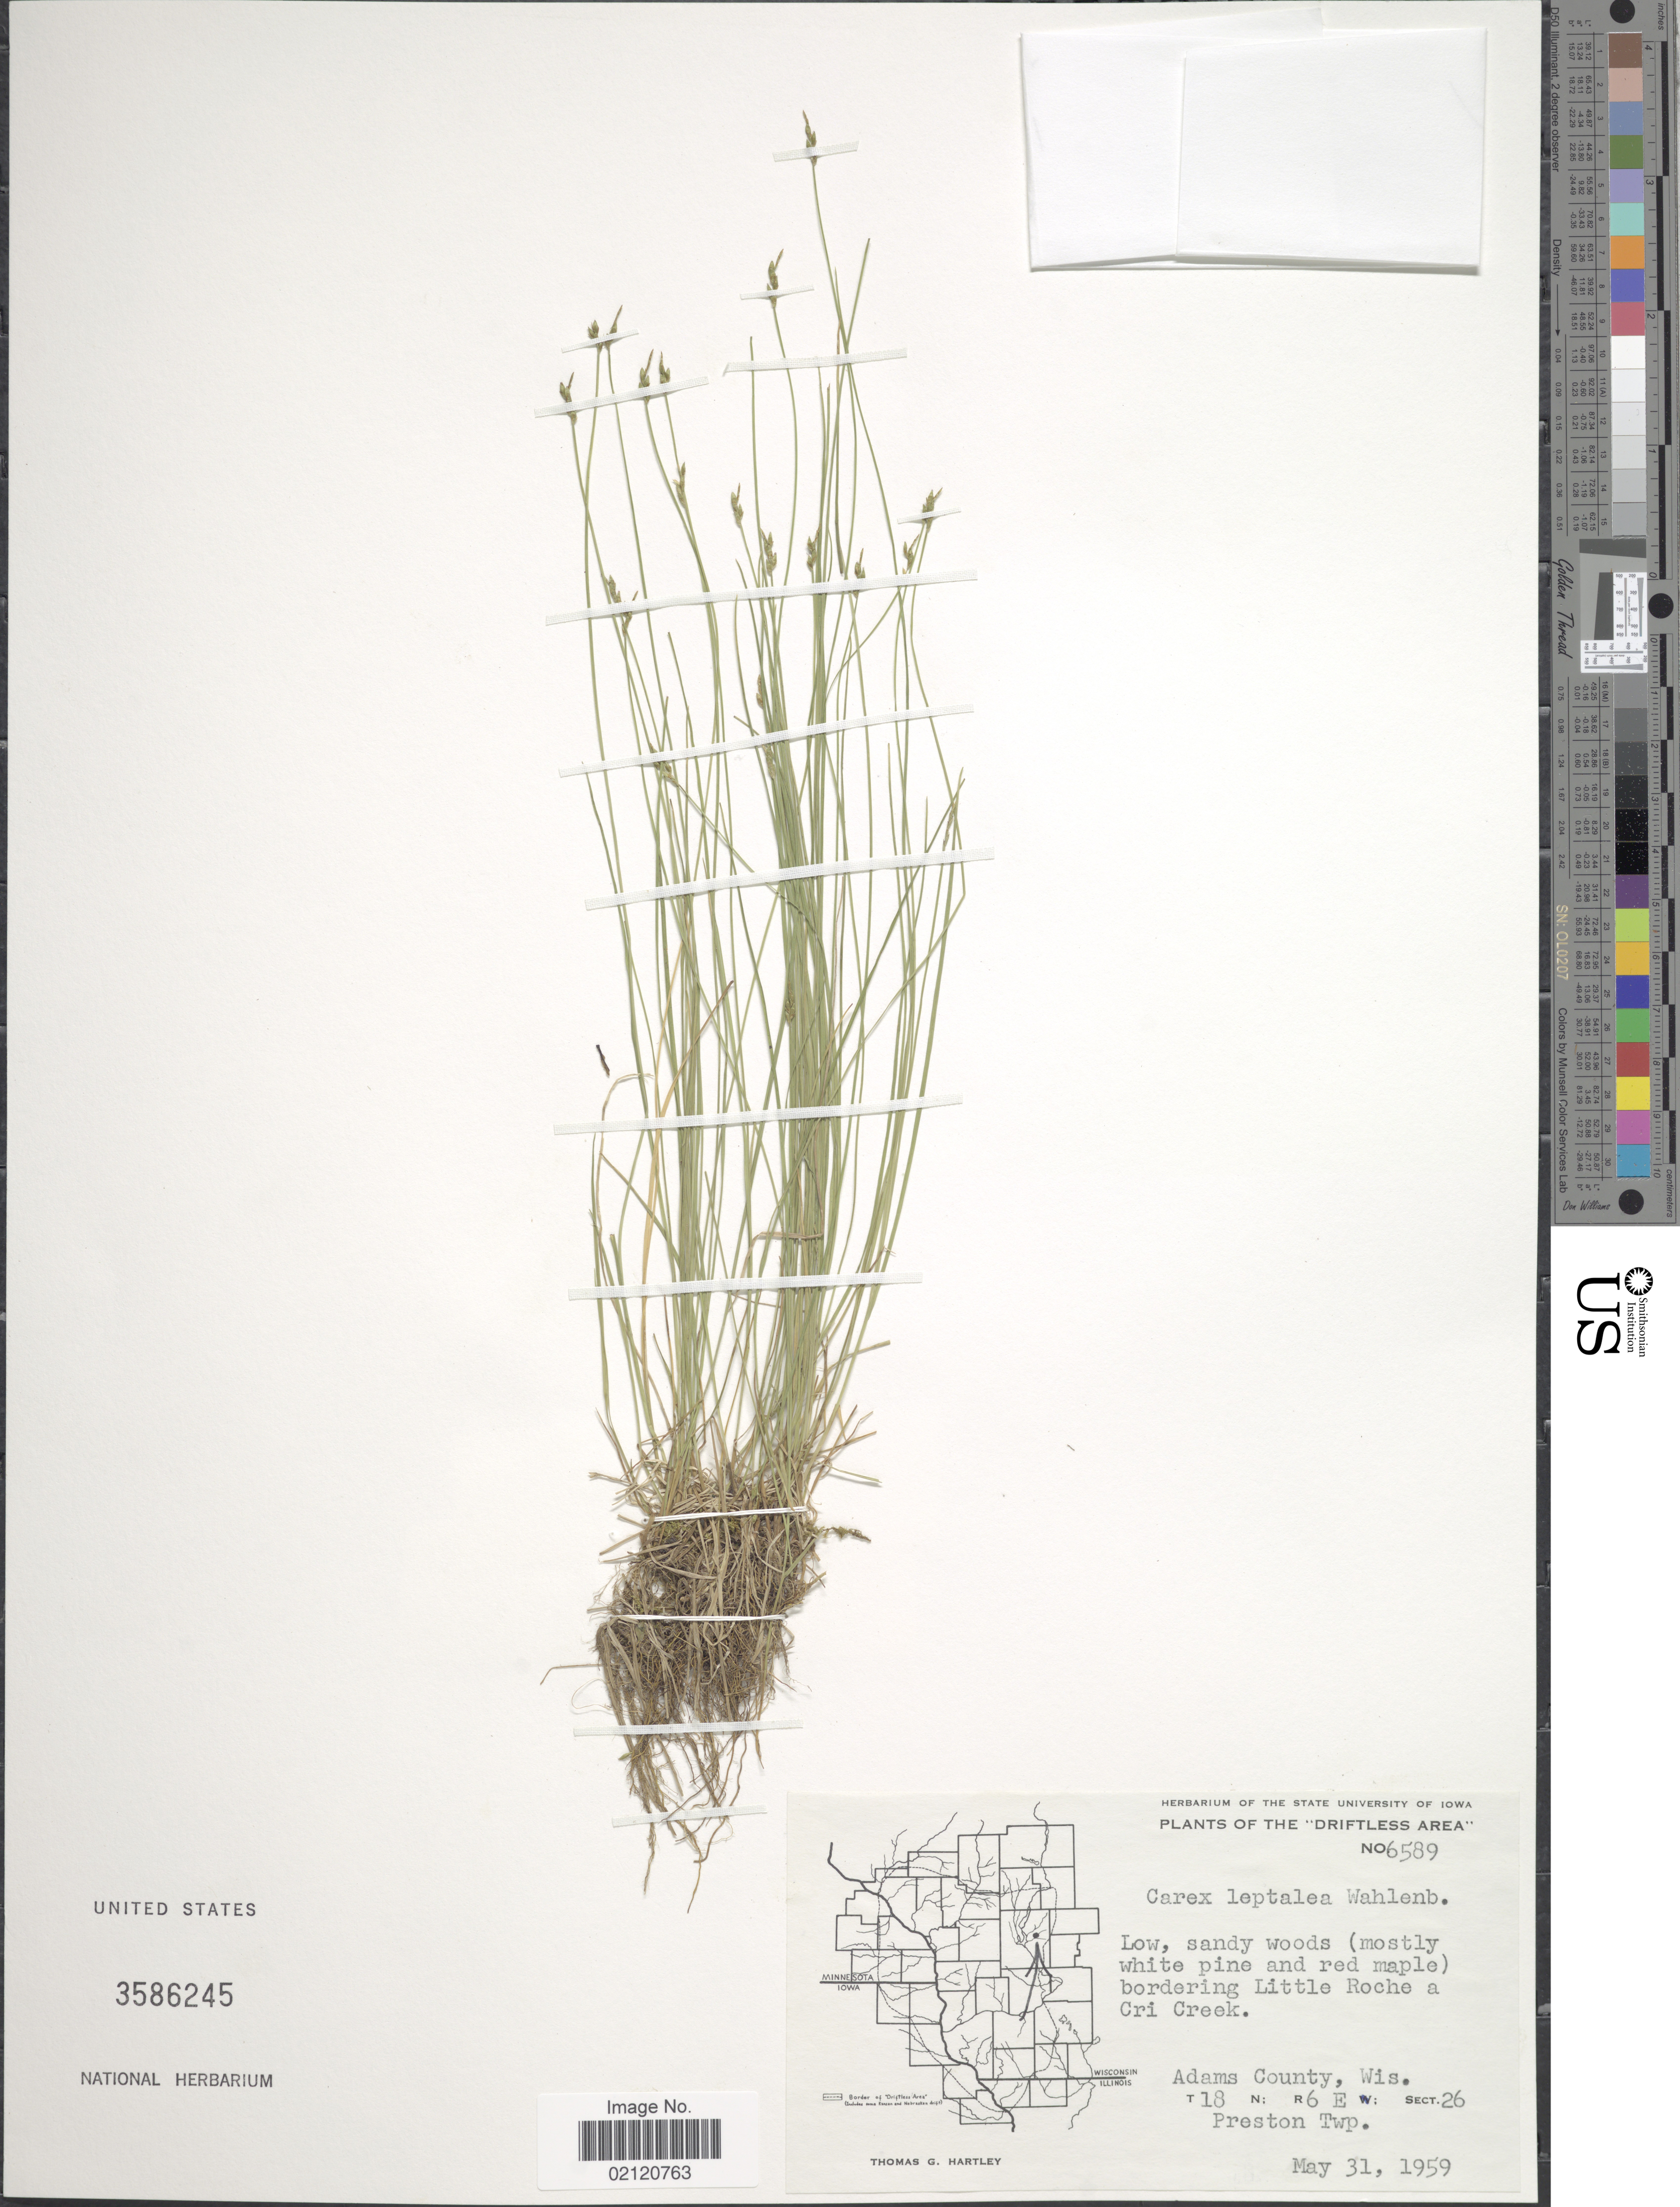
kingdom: Plantae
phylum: Tracheophyta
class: Liliopsida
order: Poales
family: Cyperaceae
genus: Carex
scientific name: Carex leptalea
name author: Wahlenb.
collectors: T. G. Hartley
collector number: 6589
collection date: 1959-05-31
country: United States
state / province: Wisconsin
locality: The "Driftless Area" , Low, sandy woods (mostly white pine and red maple) bordering Little Roche a Cri Creek, Adams County, Wis., T18N, R6E Sect 26, Preston Twp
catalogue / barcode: US 3586245